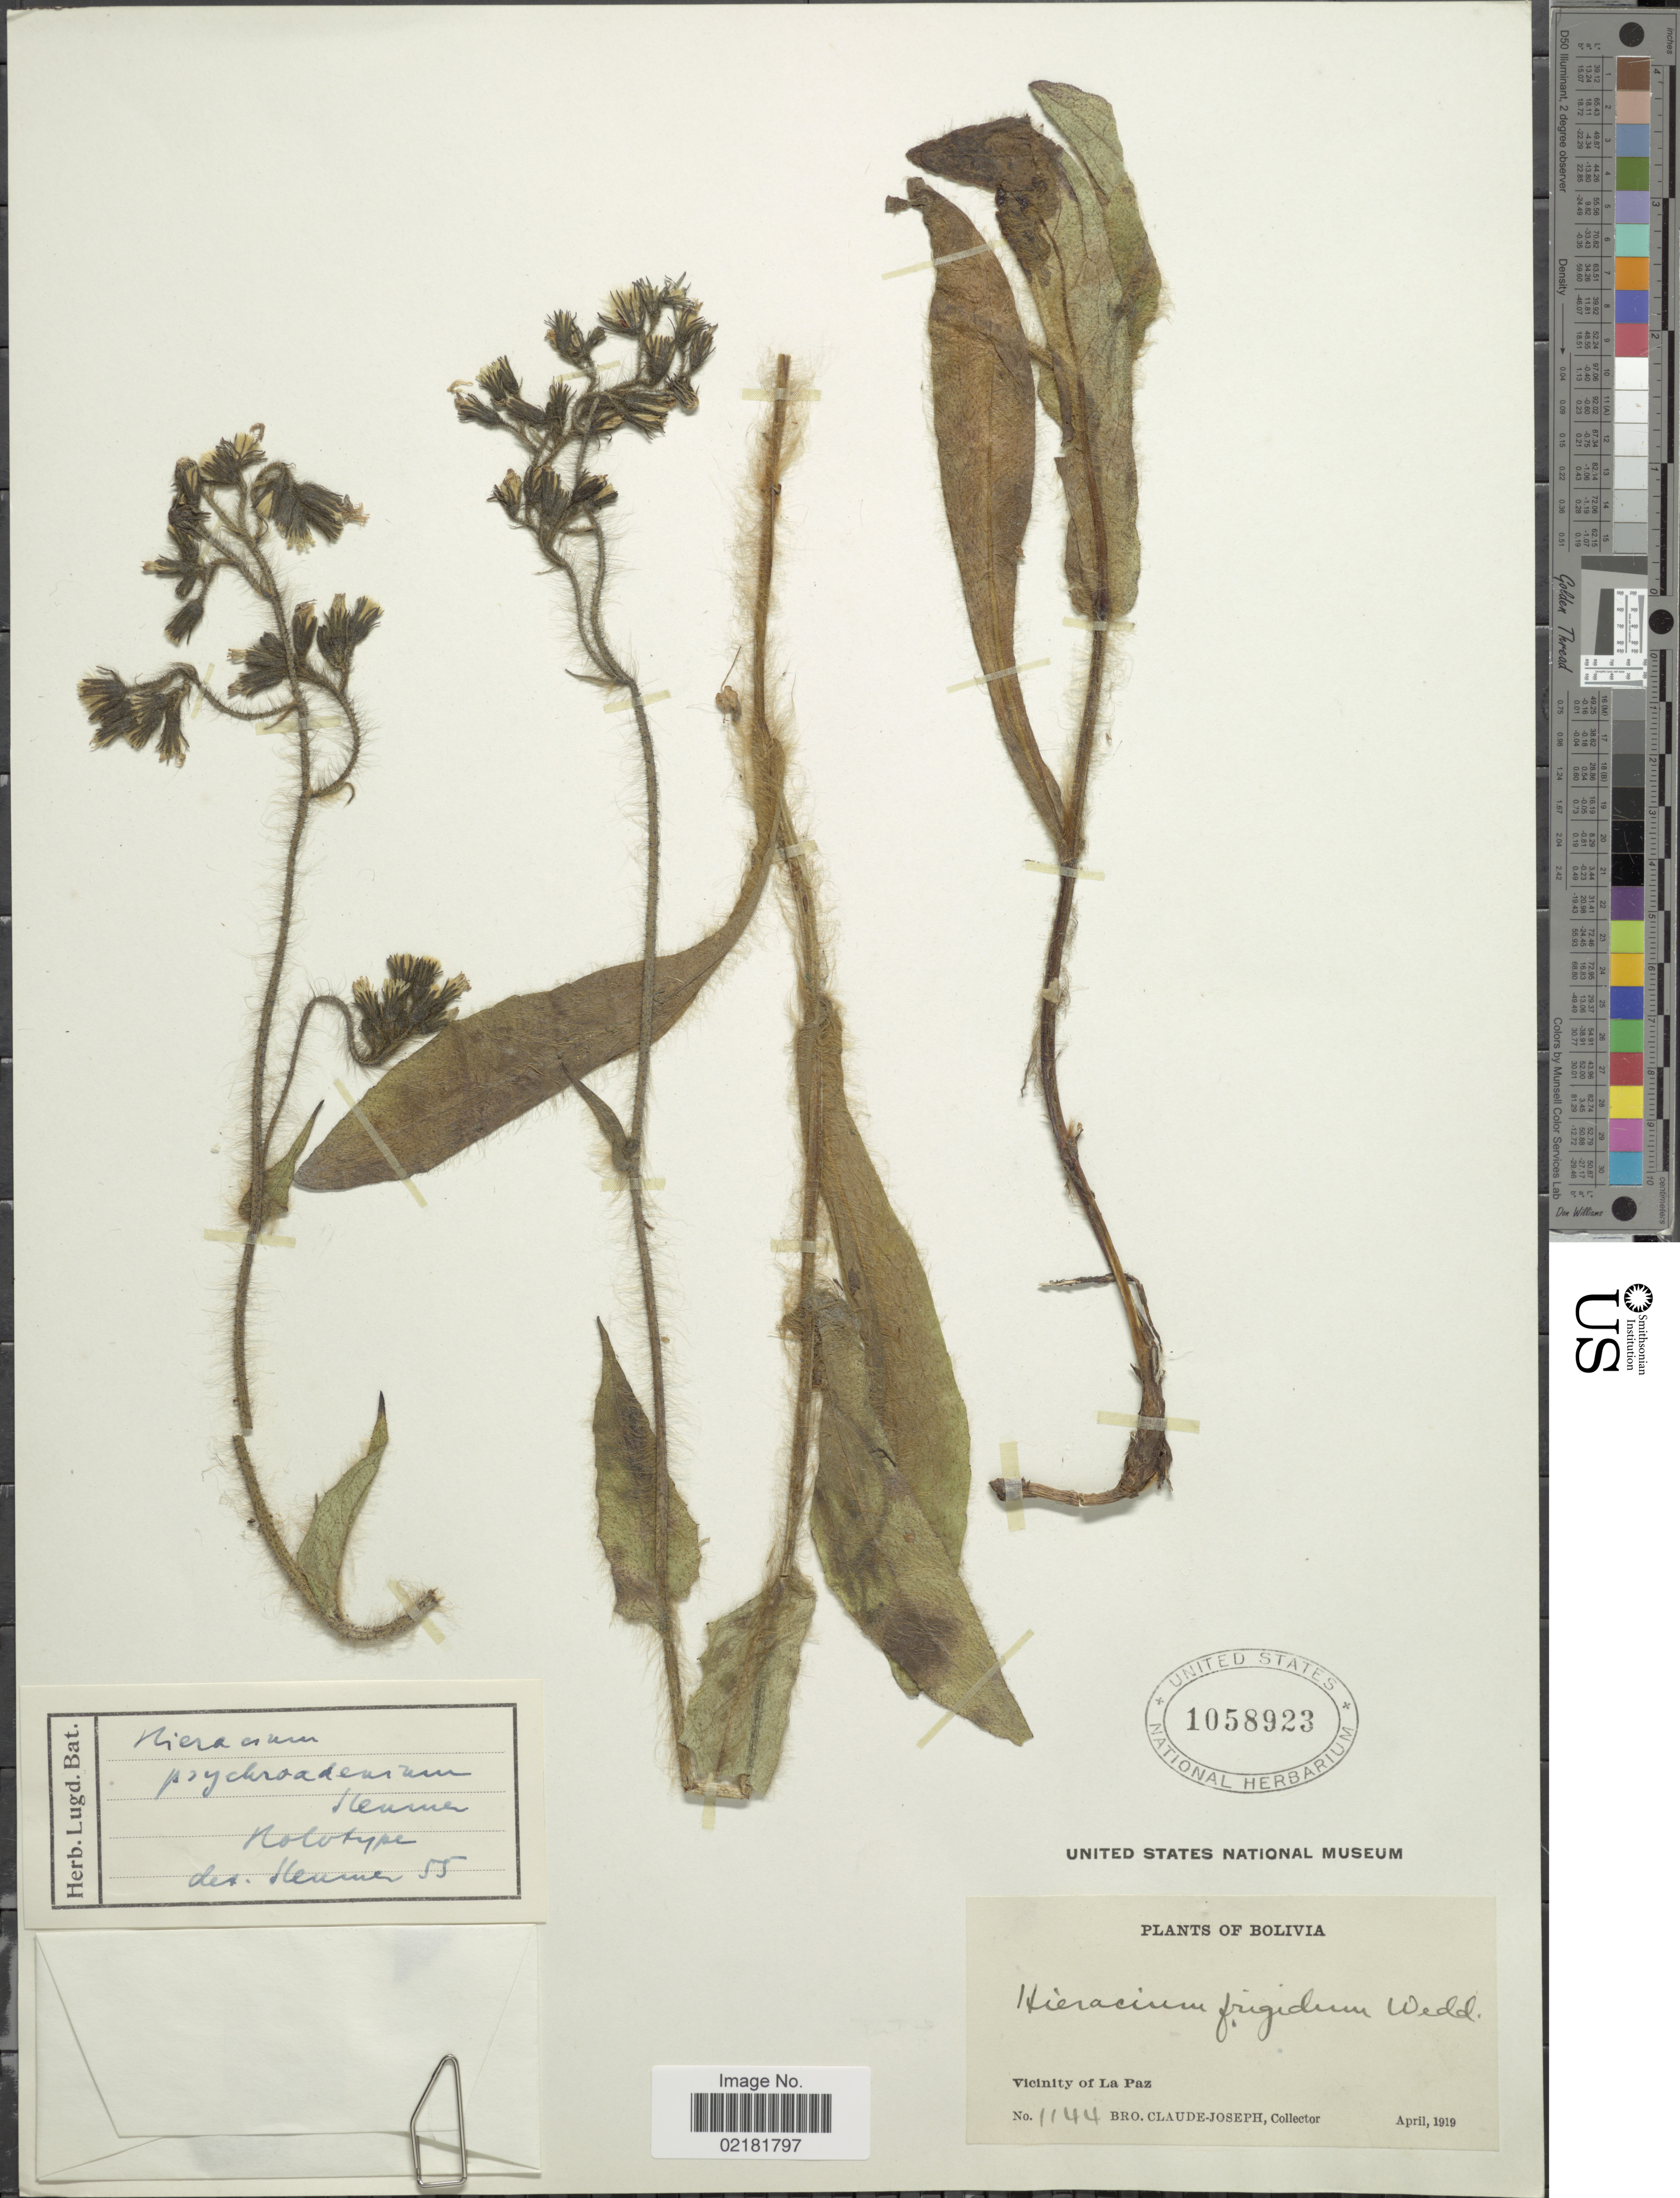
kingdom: Plantae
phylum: Tracheophyta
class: Magnoliopsida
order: Asterales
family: Asteraceae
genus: Hieracium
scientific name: Hieracium psychroadenium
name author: Sleumer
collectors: Bro. Claude-Joseph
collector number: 1144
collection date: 1919-04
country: Bolivia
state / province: La Paz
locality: Vicinity of La Paz.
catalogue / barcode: US 1058923